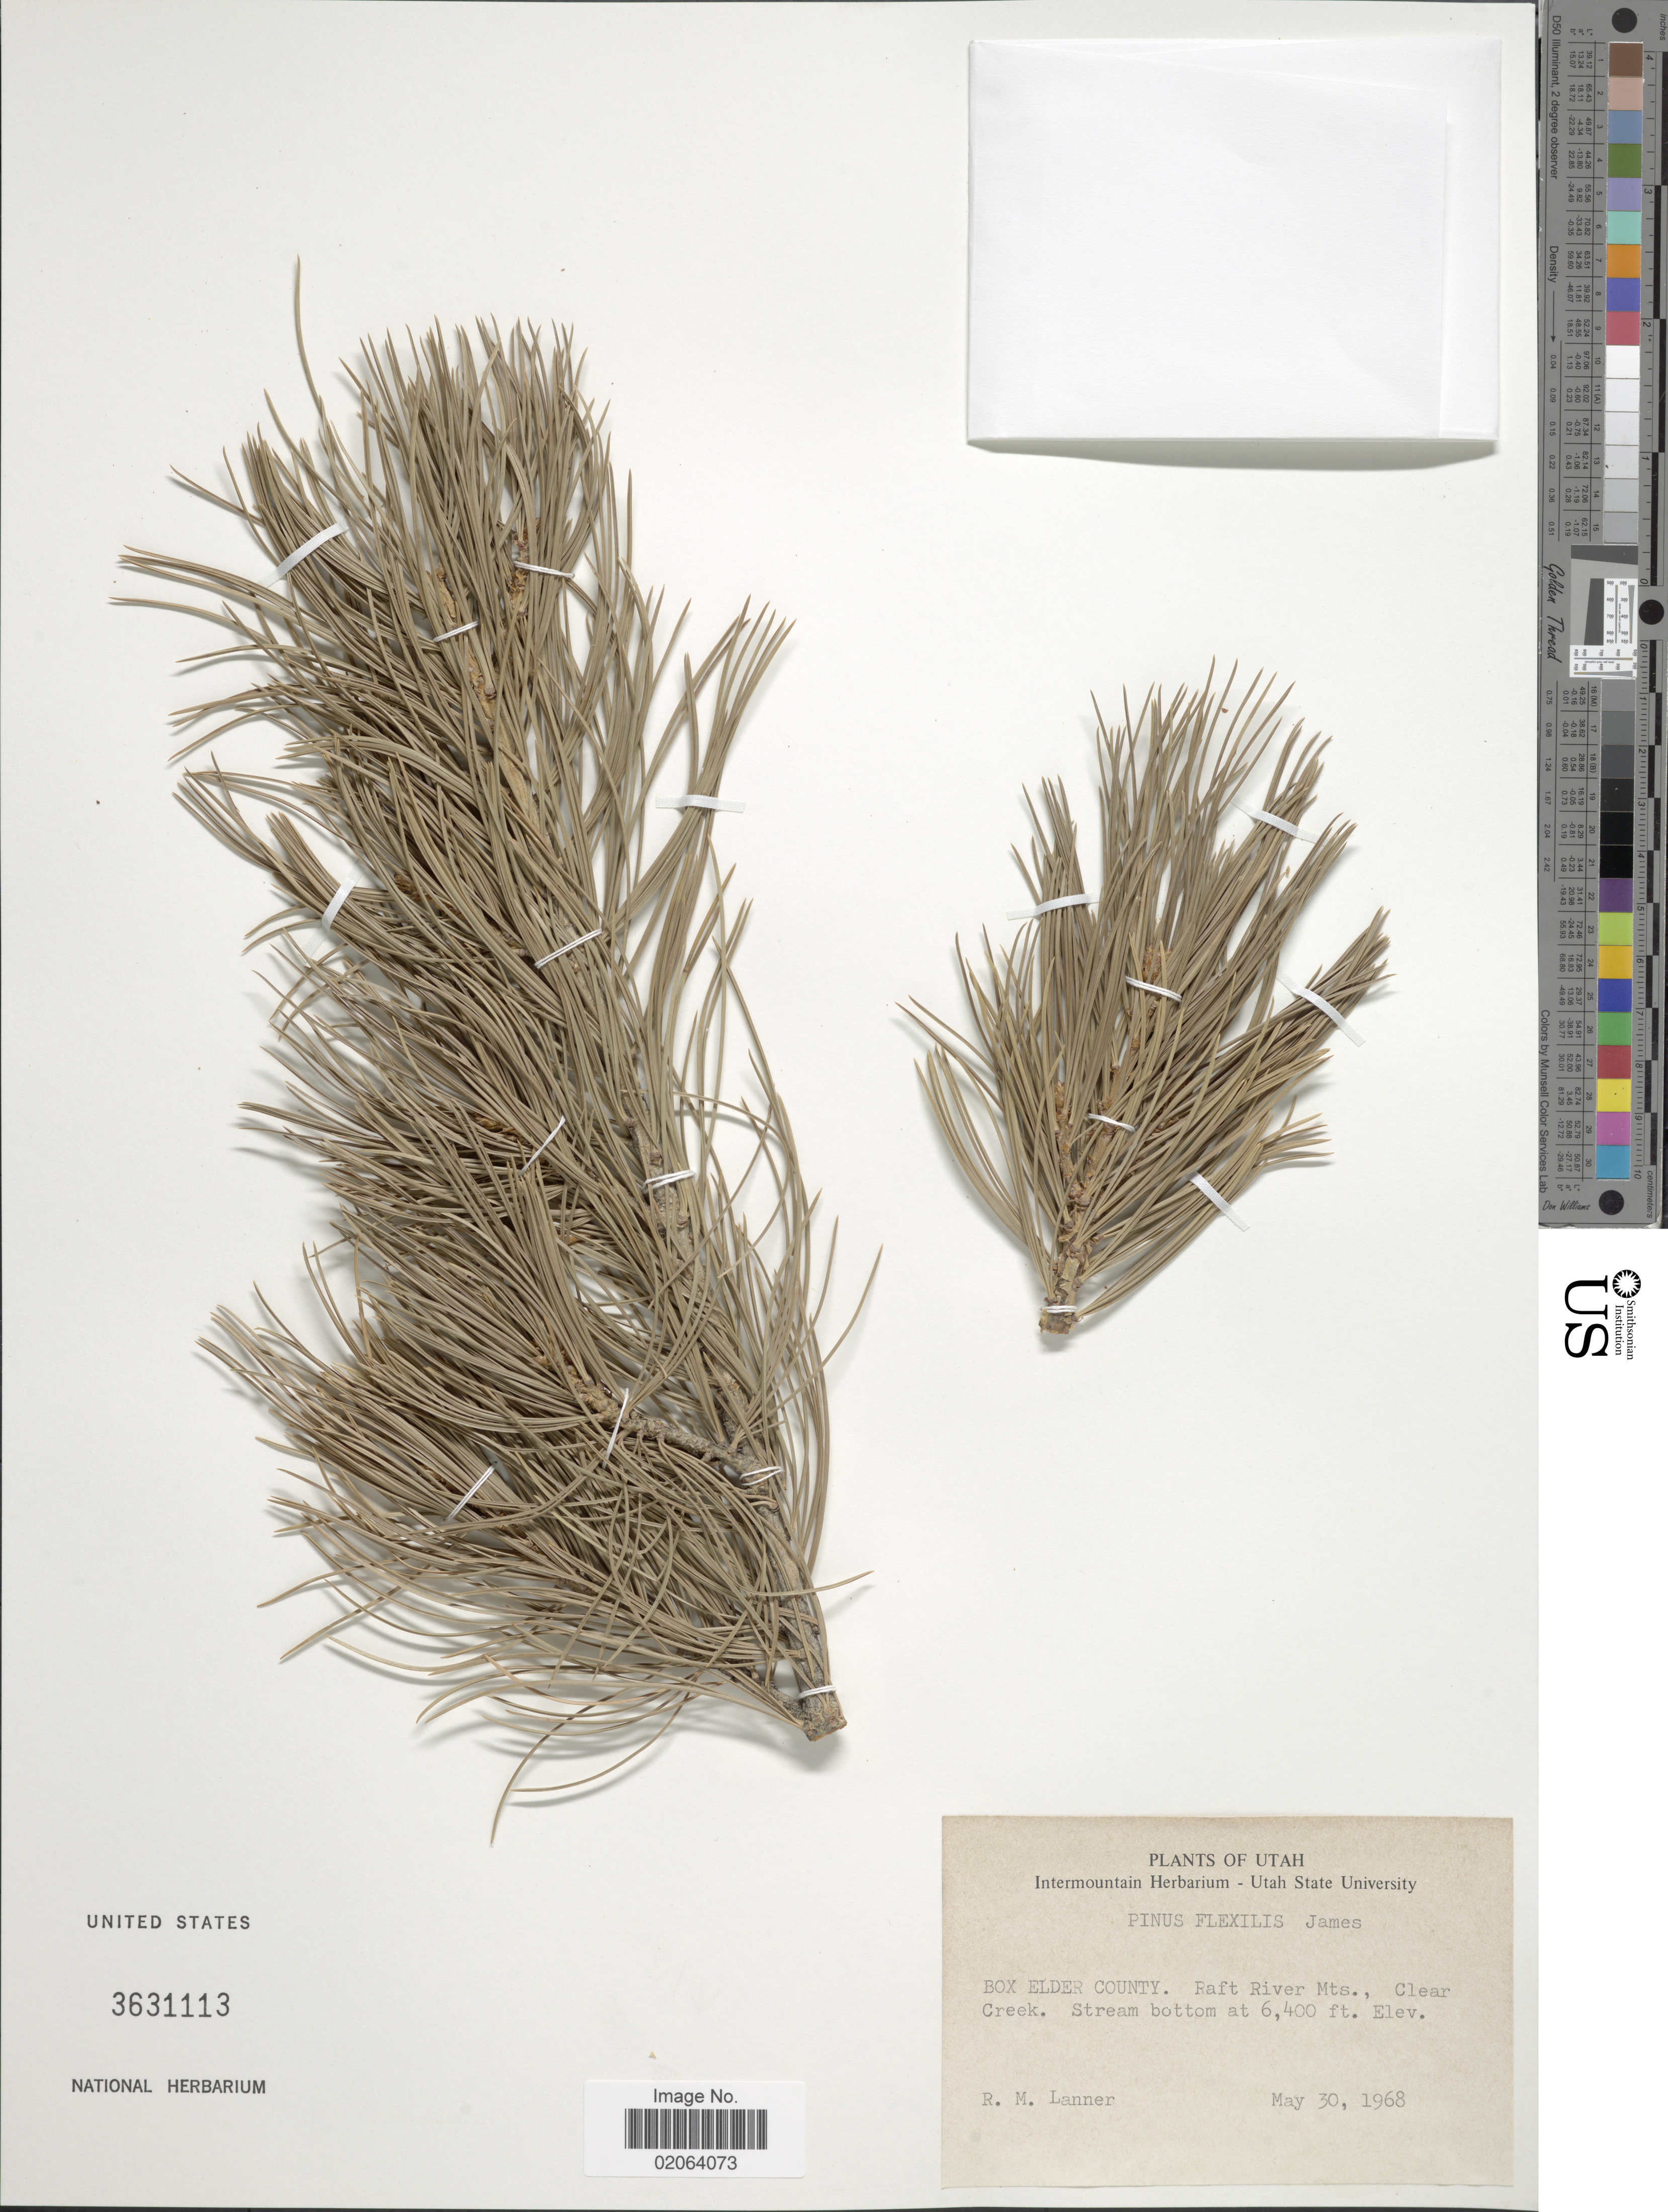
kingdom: Plantae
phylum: Tracheophyta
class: Pinopsida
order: Pinales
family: Pinaceae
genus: Pinus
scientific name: Pinus flexilis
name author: E. James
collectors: R. Lanner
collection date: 1968-05-30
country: United States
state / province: Utah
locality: Box Elder County. Raft River Mts., Clear Creek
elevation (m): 1951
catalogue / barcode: US 3631113